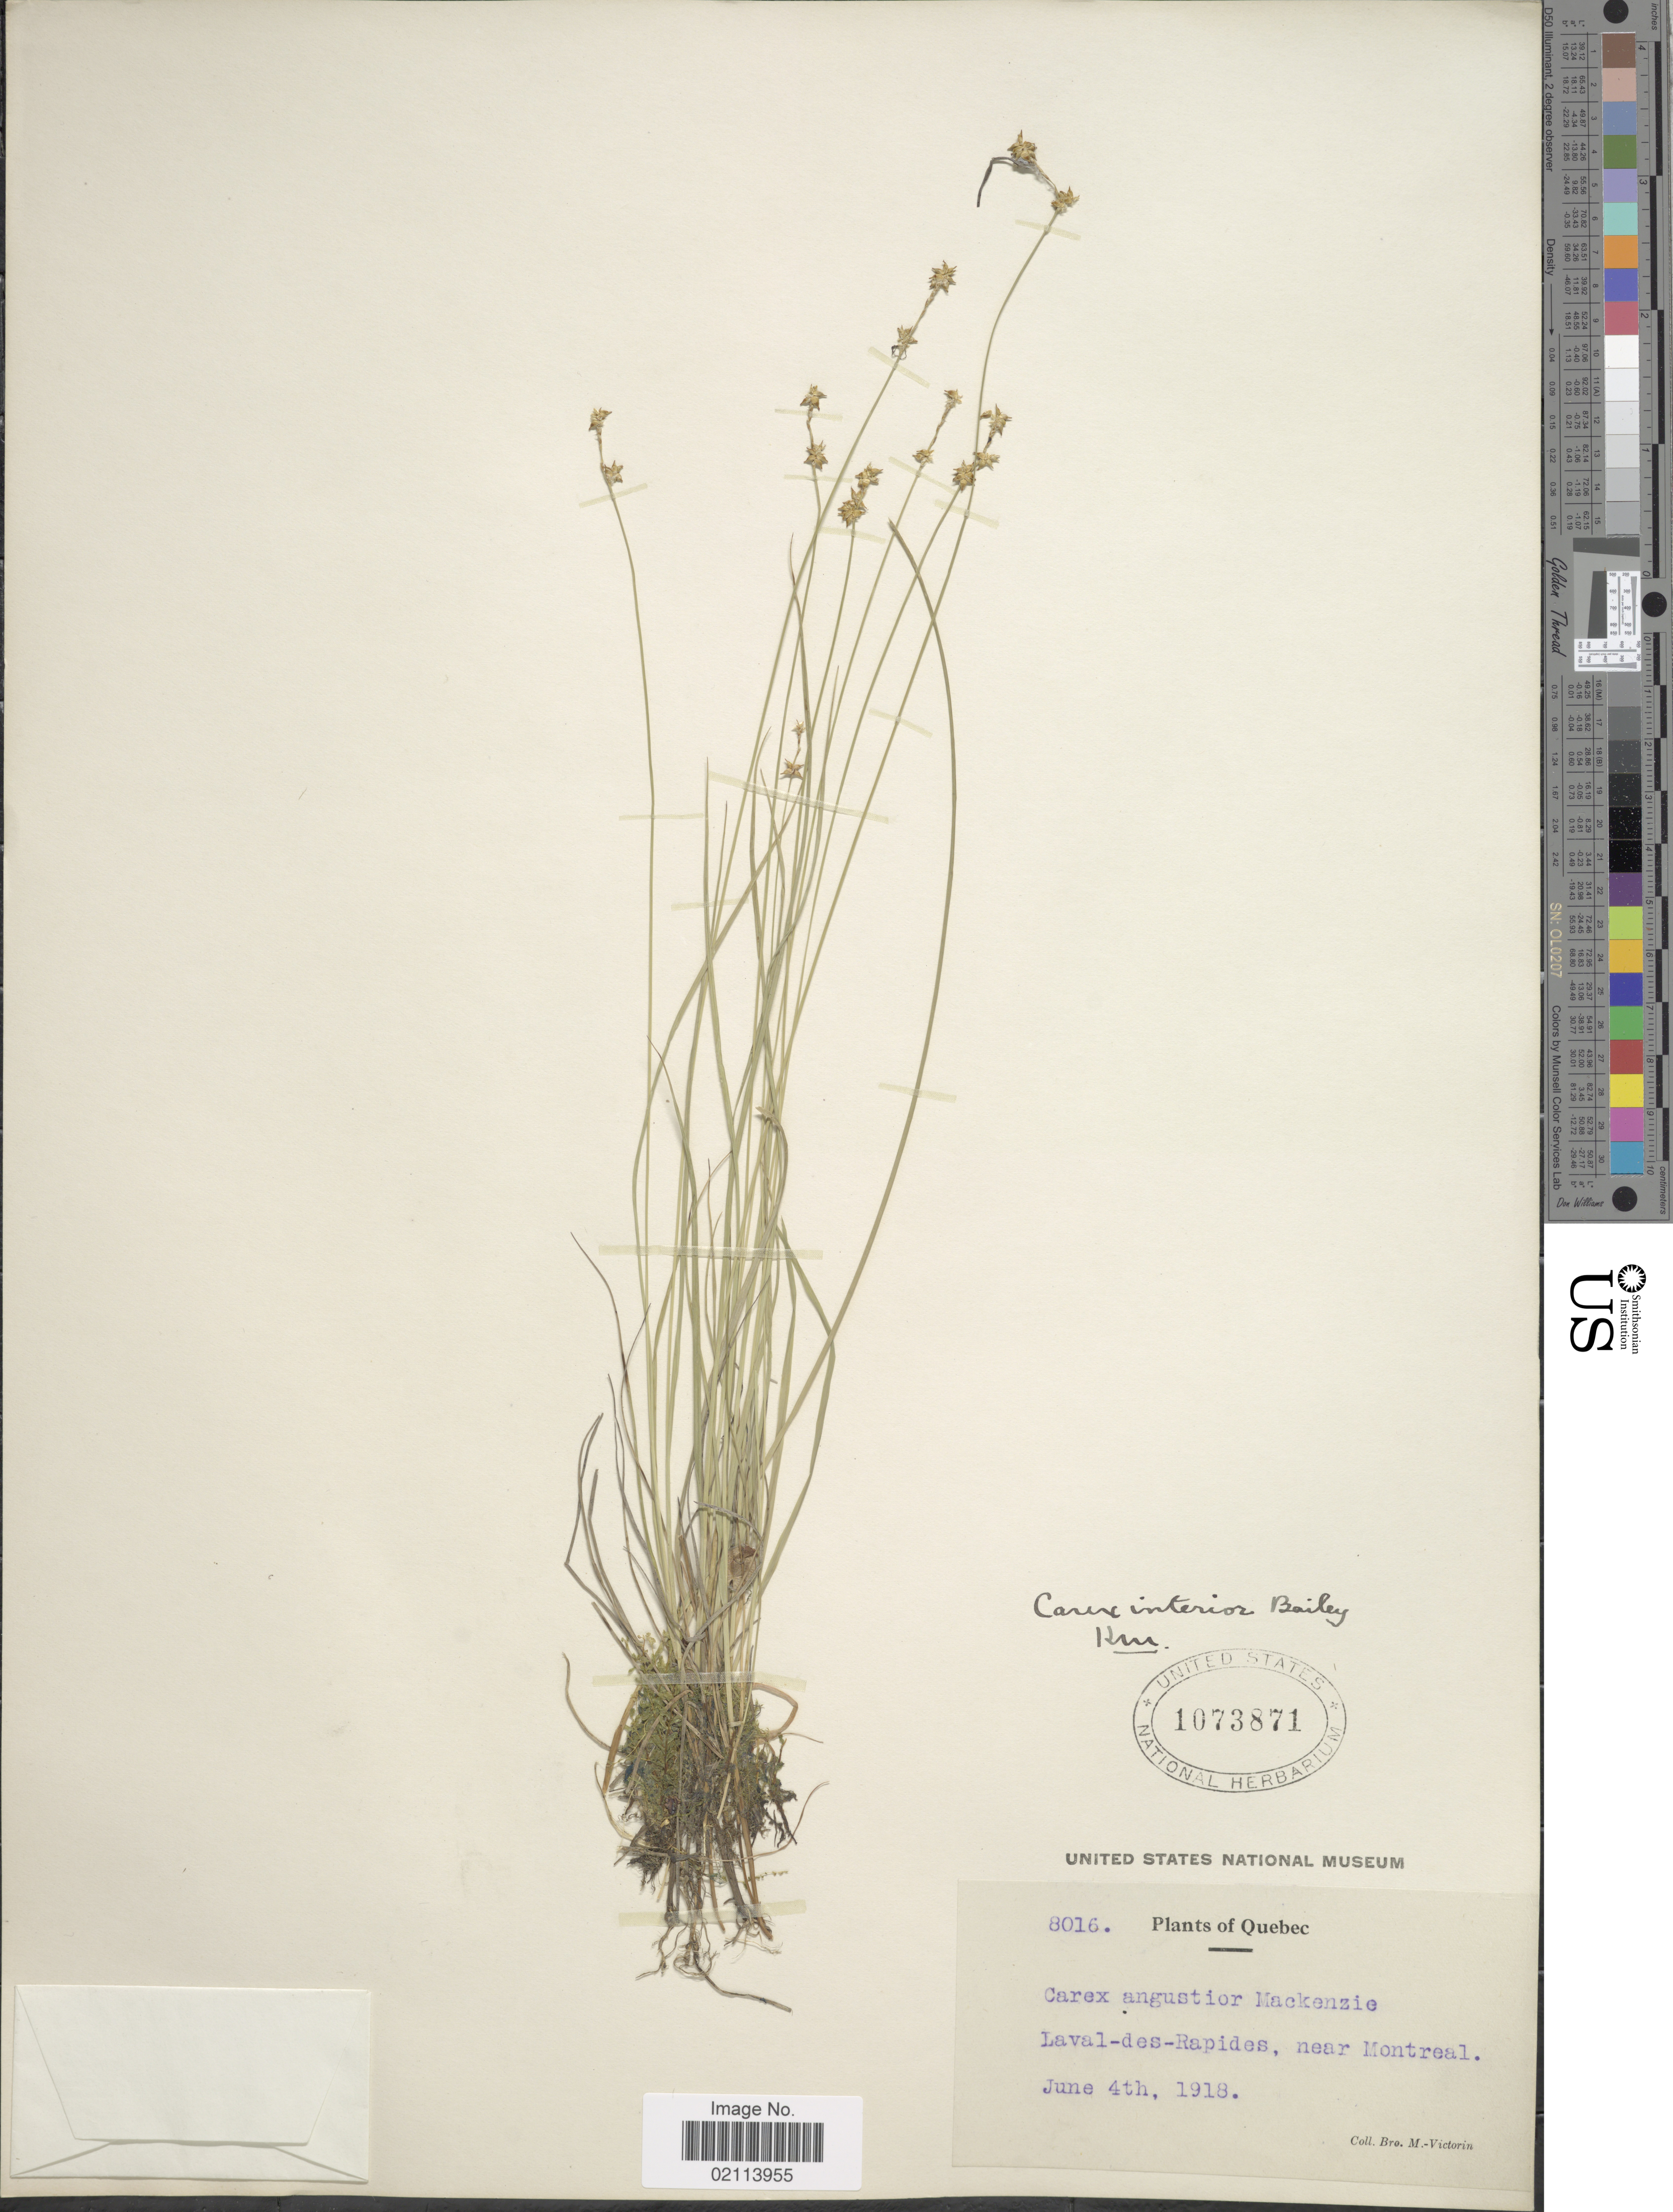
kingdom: Plantae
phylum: Tracheophyta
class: Liliopsida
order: Poales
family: Cyperaceae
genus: Carex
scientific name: Carex interior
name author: L.H. Bailey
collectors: Fr. Marie-Victorin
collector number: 8016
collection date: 1918-06-04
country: Canada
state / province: Quebec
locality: Laval-des-Rapides, near Montreal.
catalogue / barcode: US 1073871